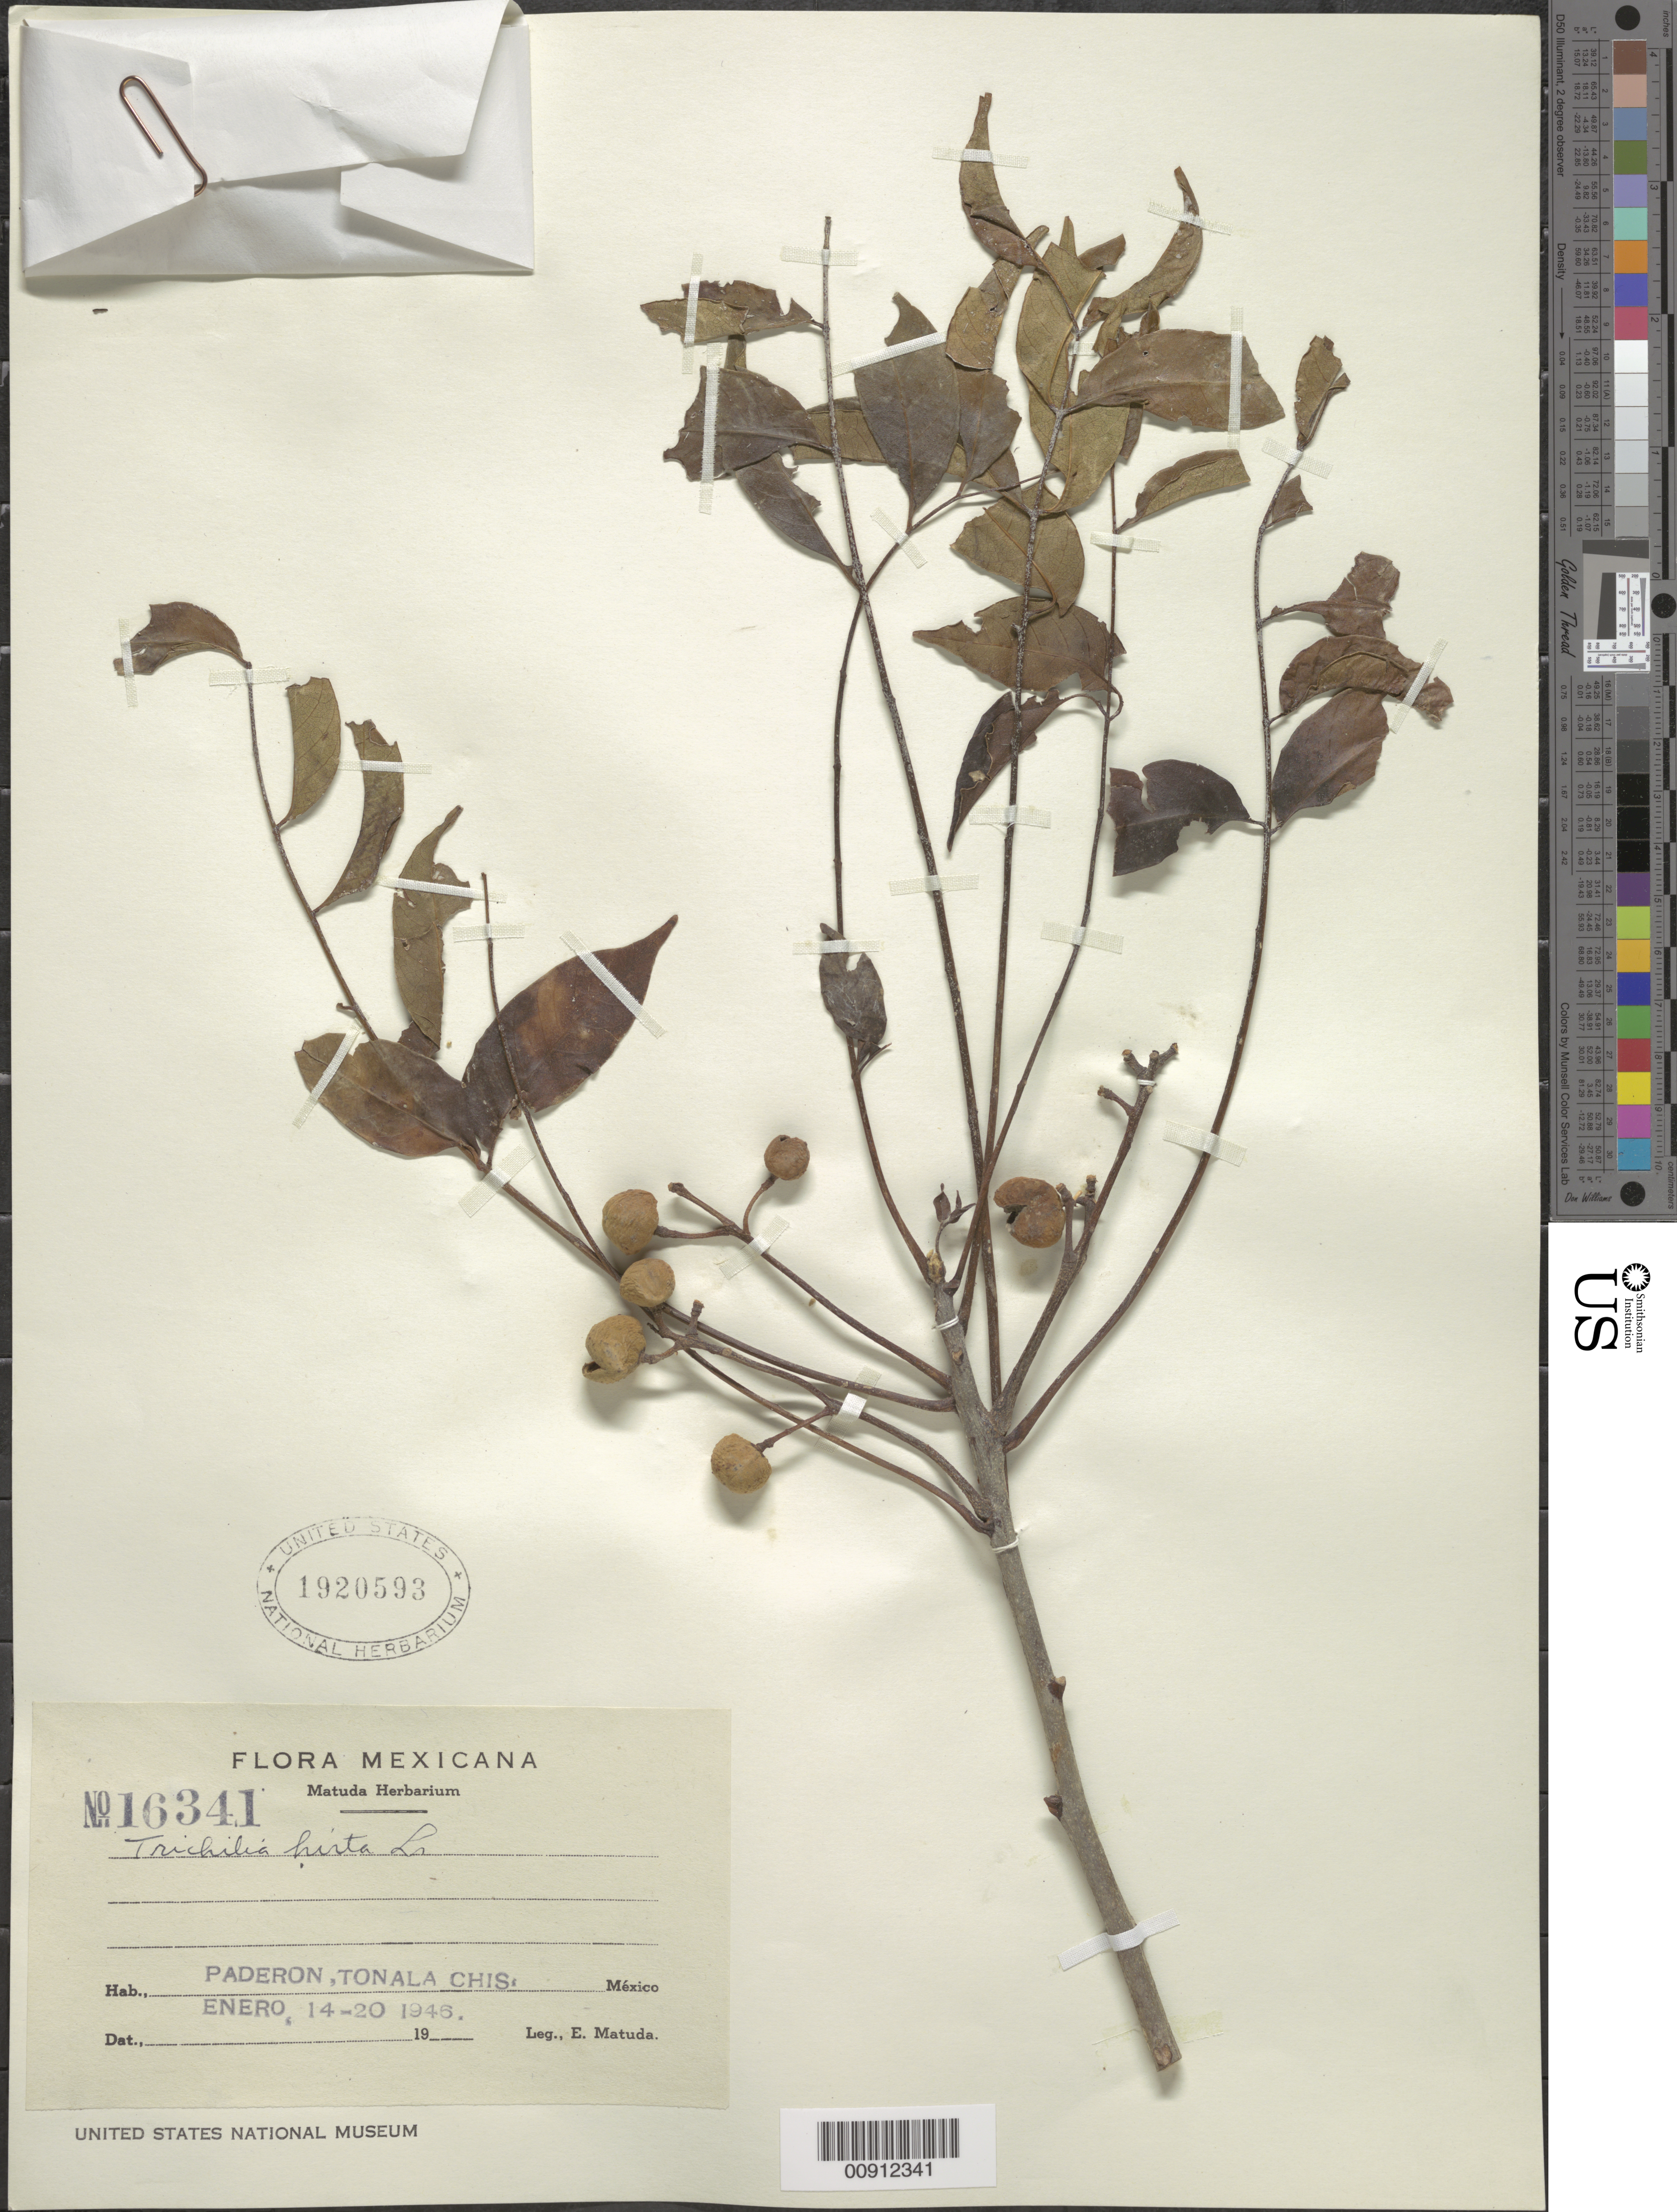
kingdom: Plantae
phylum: Tracheophyta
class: Magnoliopsida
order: Sapindales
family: Meliaceae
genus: Trichilia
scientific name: Trichilia hirta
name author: L.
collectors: E. Matuda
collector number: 16341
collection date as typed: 14 Jan 1946 to 20 Jan 1946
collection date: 1946-01-14/1946-01-20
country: Mexico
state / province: Chiapas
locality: Paderon, Tonala, Chiapas.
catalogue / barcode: US 1920593